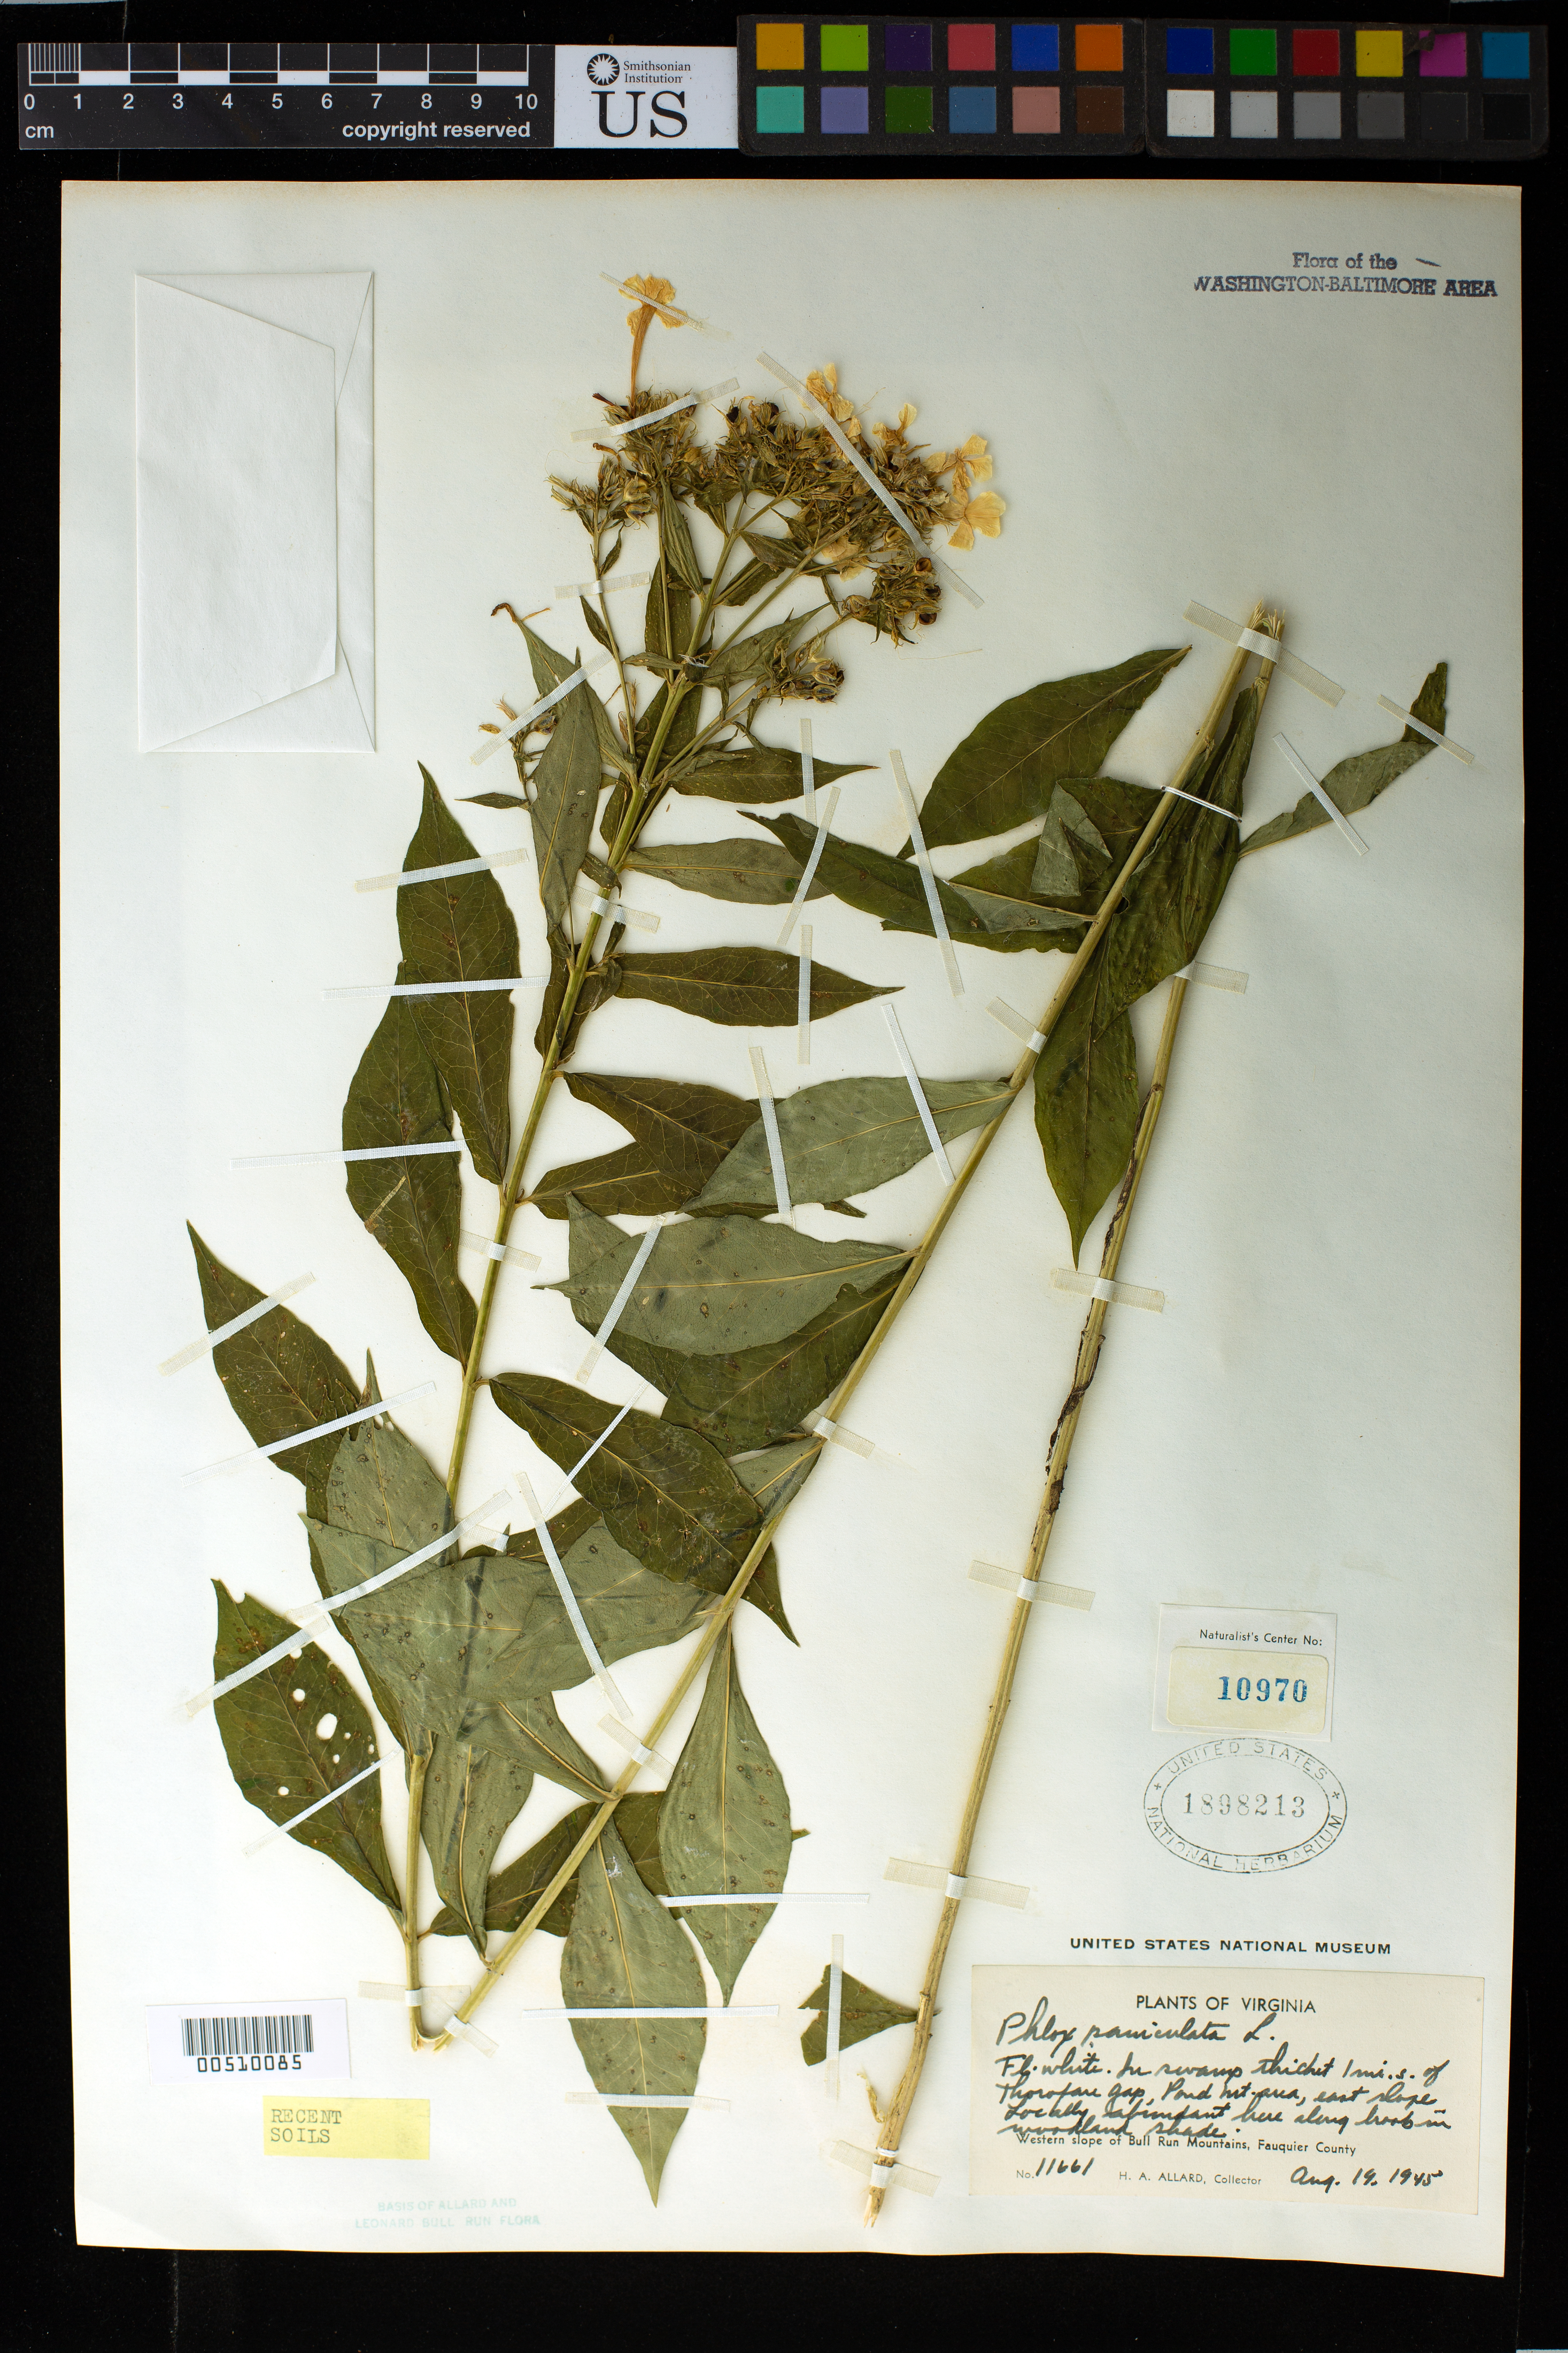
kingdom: Plantae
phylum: Tracheophyta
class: Magnoliopsida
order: Ericales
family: Polemoniaceae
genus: Phlox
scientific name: Phlox paniculata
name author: L.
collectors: H. A. Allard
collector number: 11661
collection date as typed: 19 Aug 1945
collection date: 1945-08-19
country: United States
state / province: Virginia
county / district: Fauquier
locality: Bull Run Mts., 1 mi. S of Thorofare Gap, Pond Mt. area Bull Run Mts.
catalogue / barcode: US 1898213